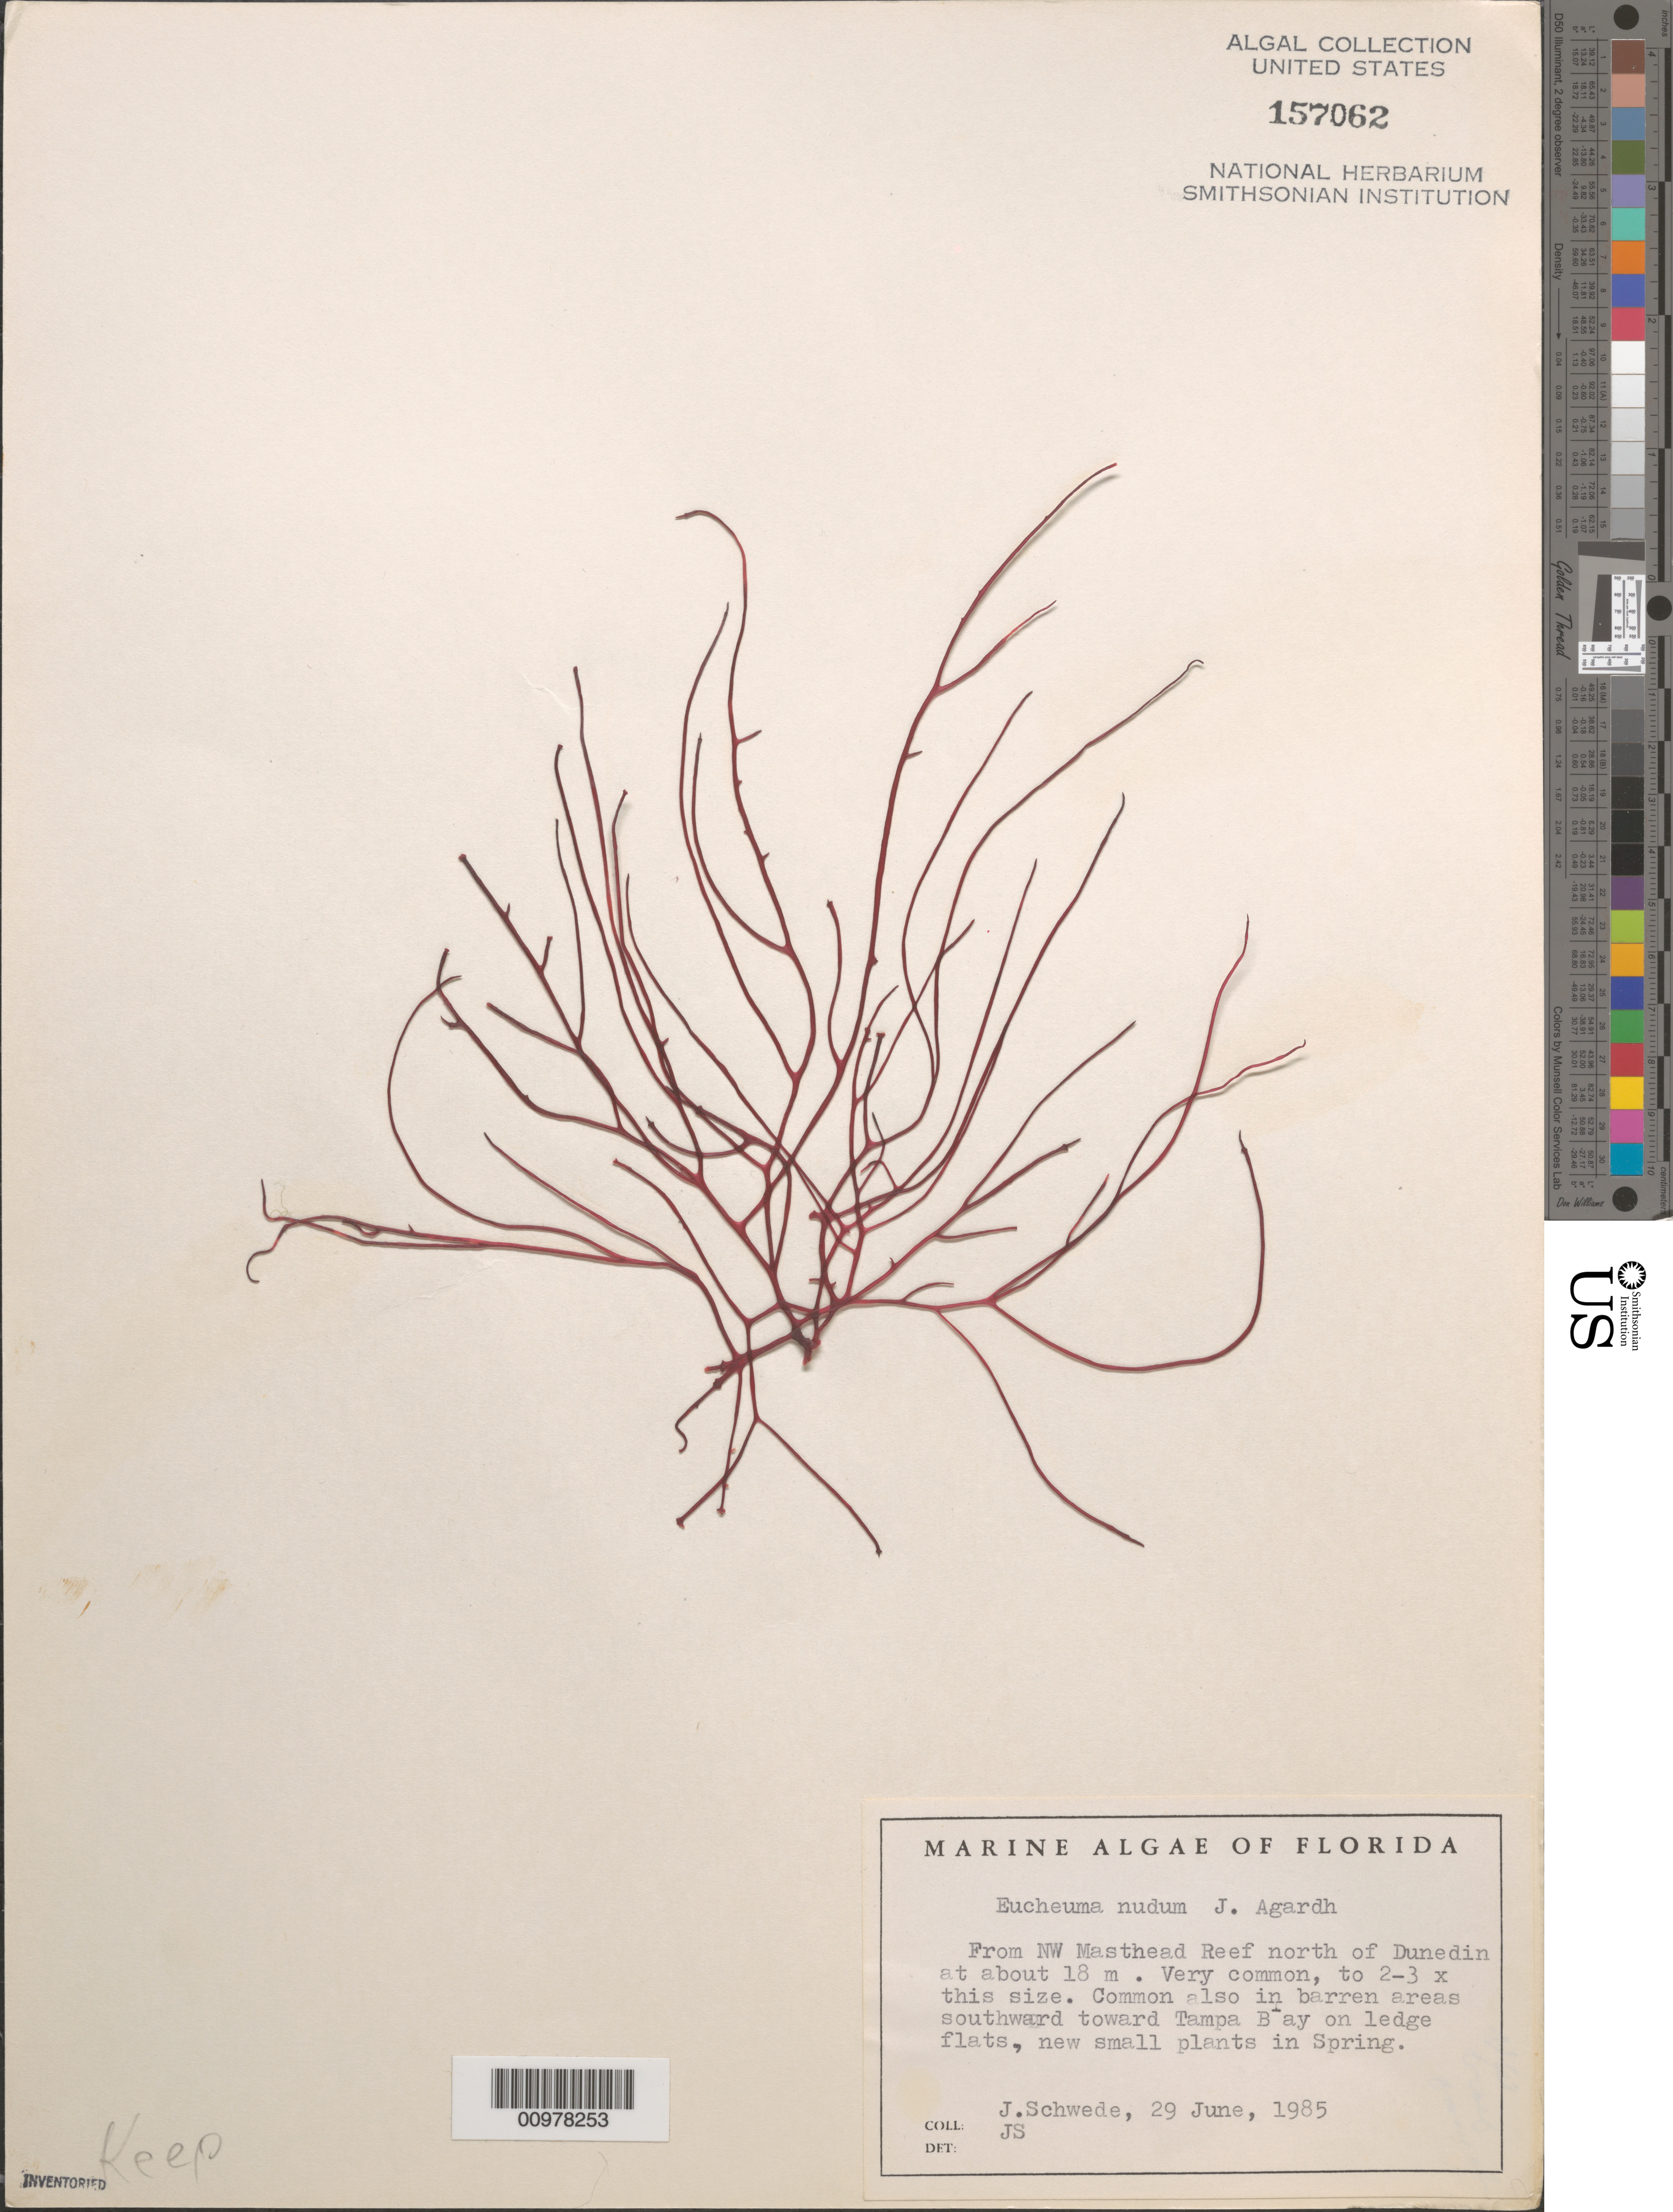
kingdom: Plantae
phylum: Rhodophyta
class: Florideophyceae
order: Gigartinales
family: Solieriaceae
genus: Eucheuma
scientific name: Eucheuma nudum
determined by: Schwede, John G.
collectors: J. Schwede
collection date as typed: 29 Jun 1985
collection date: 1985-06-29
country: United States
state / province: Florida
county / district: Pinellas County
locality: Northwest Masthead Reef north of Dunedin, Gulf of Mexico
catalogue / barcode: US 157062